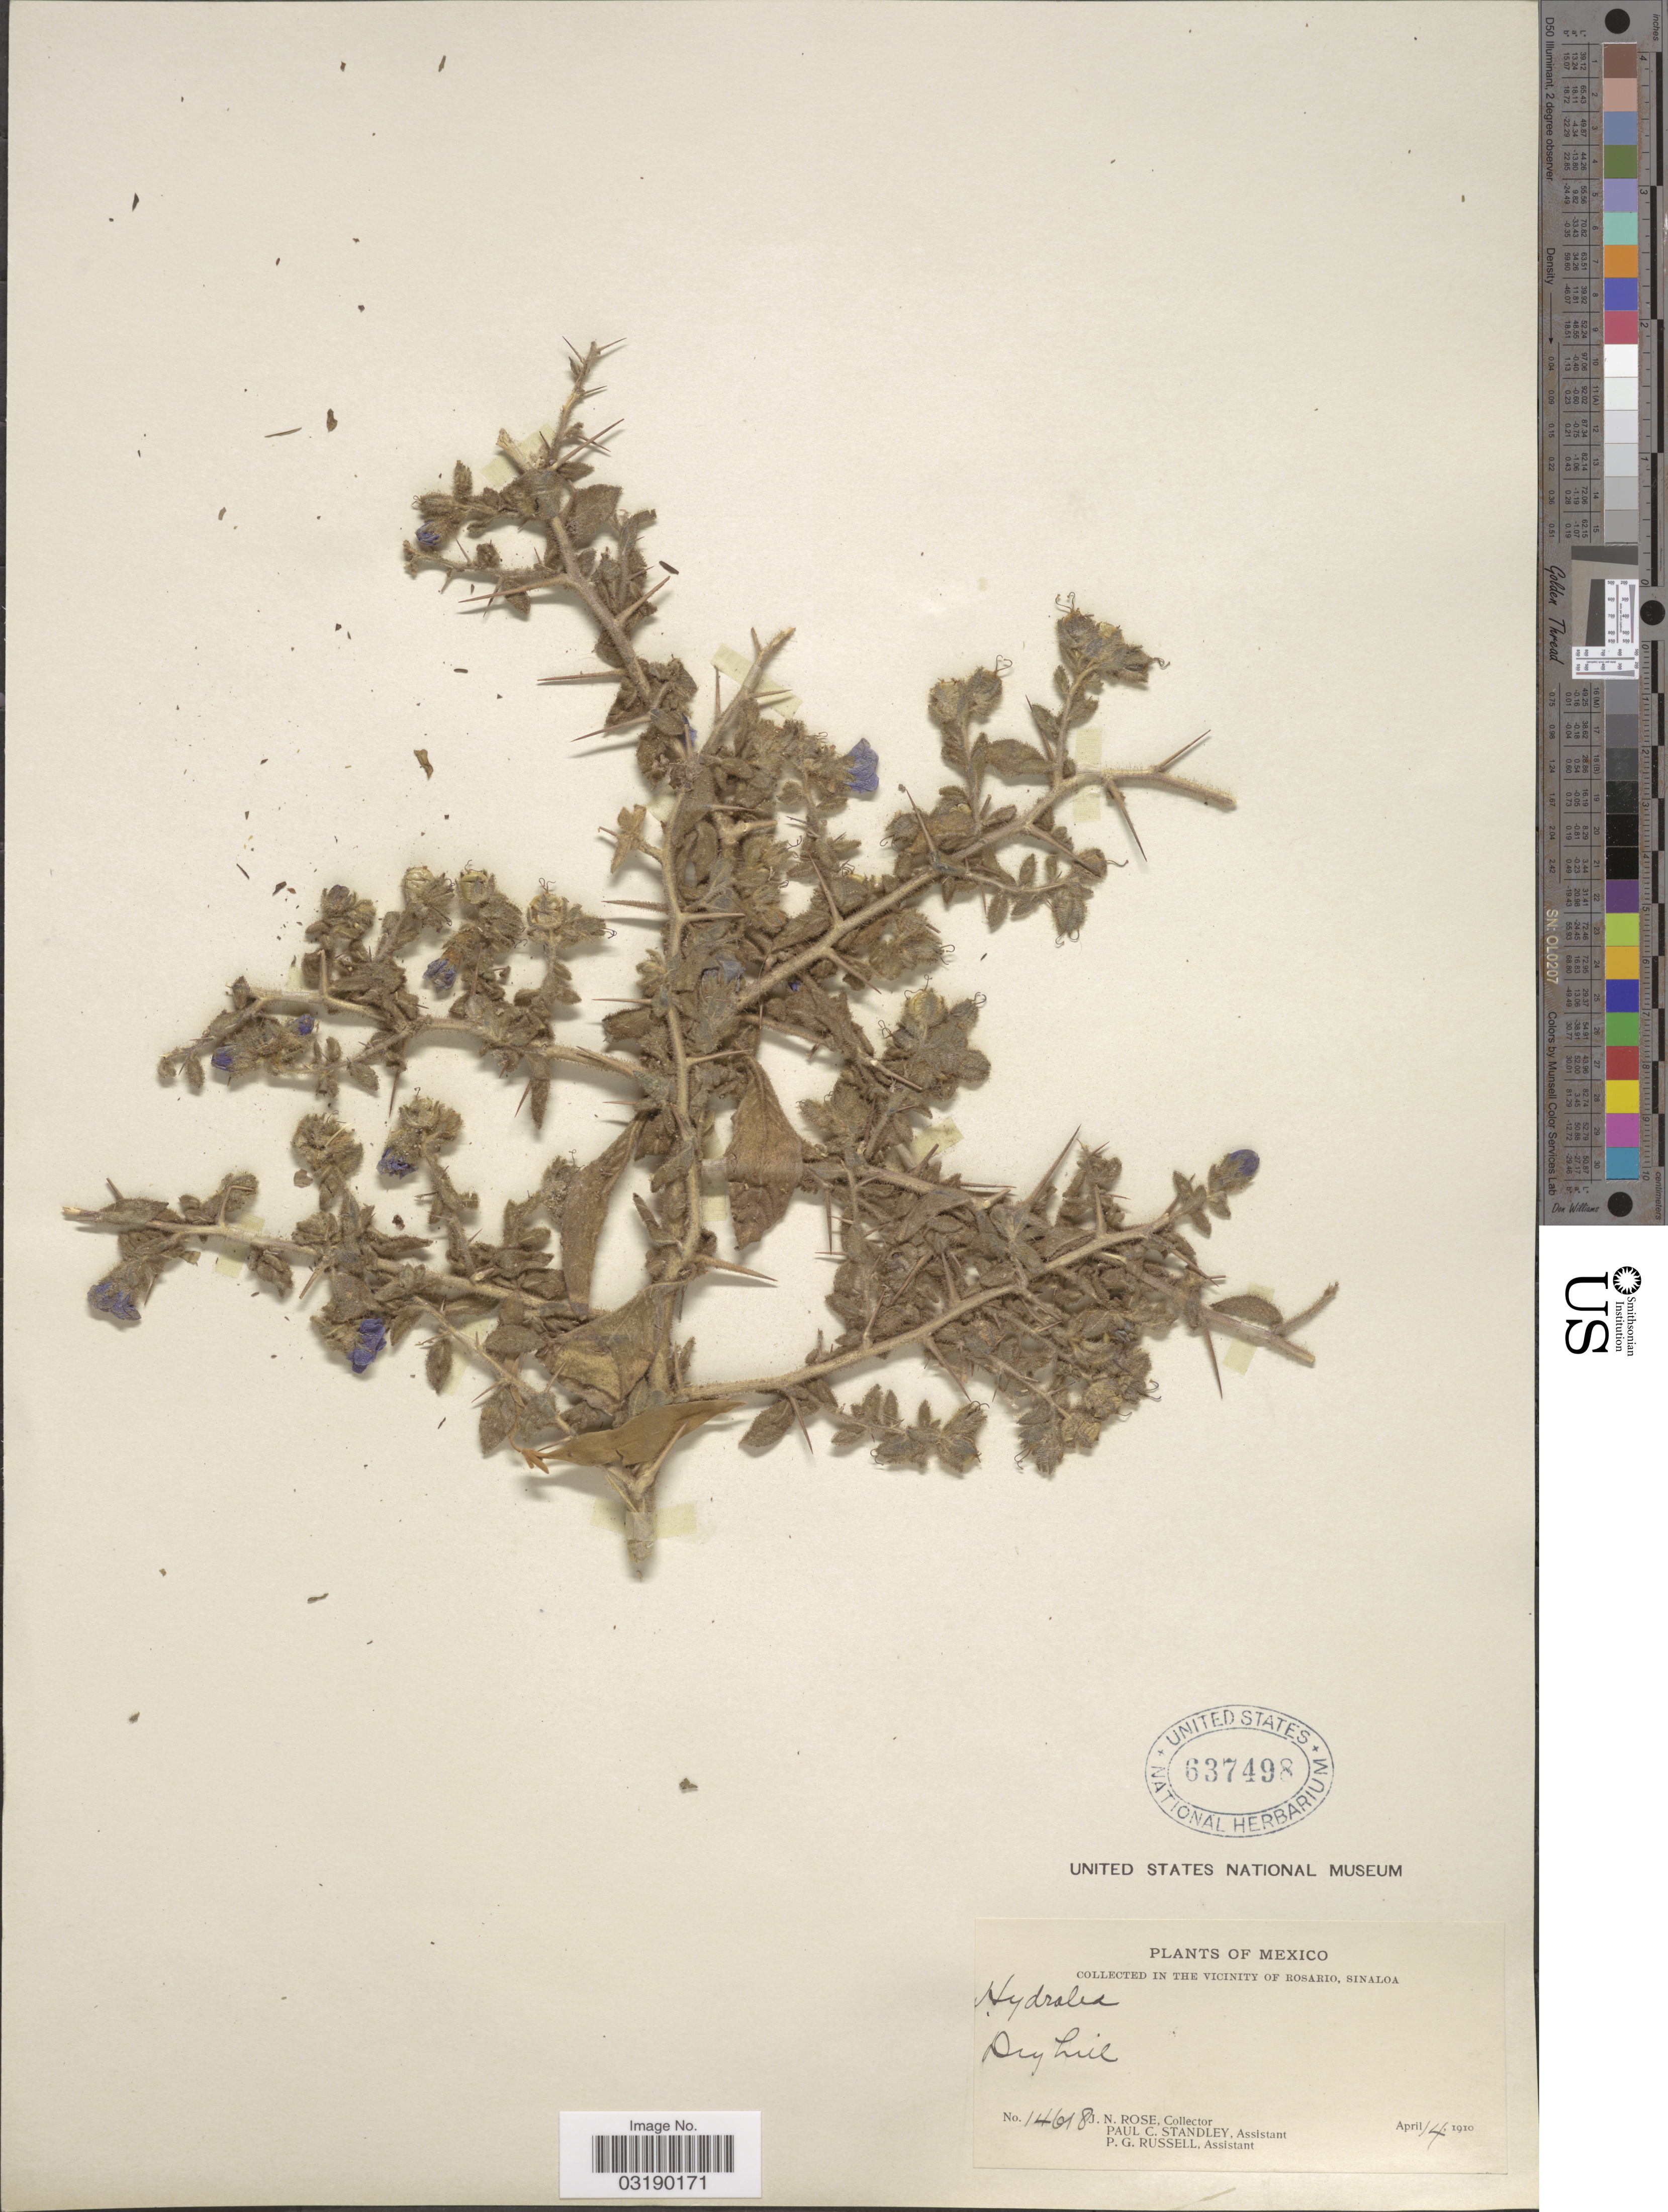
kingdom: Plantae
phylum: Tracheophyta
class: Magnoliopsida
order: Solanales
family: Hydroleaceae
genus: Hydrolea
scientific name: Hydrolea spinosa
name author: L.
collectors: J. N. Rose, P. C. Standley & P. G. Russell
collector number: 14618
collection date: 1910-04-14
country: Mexico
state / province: Sinaloa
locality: The vicinity of Rosario.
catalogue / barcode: US 637498